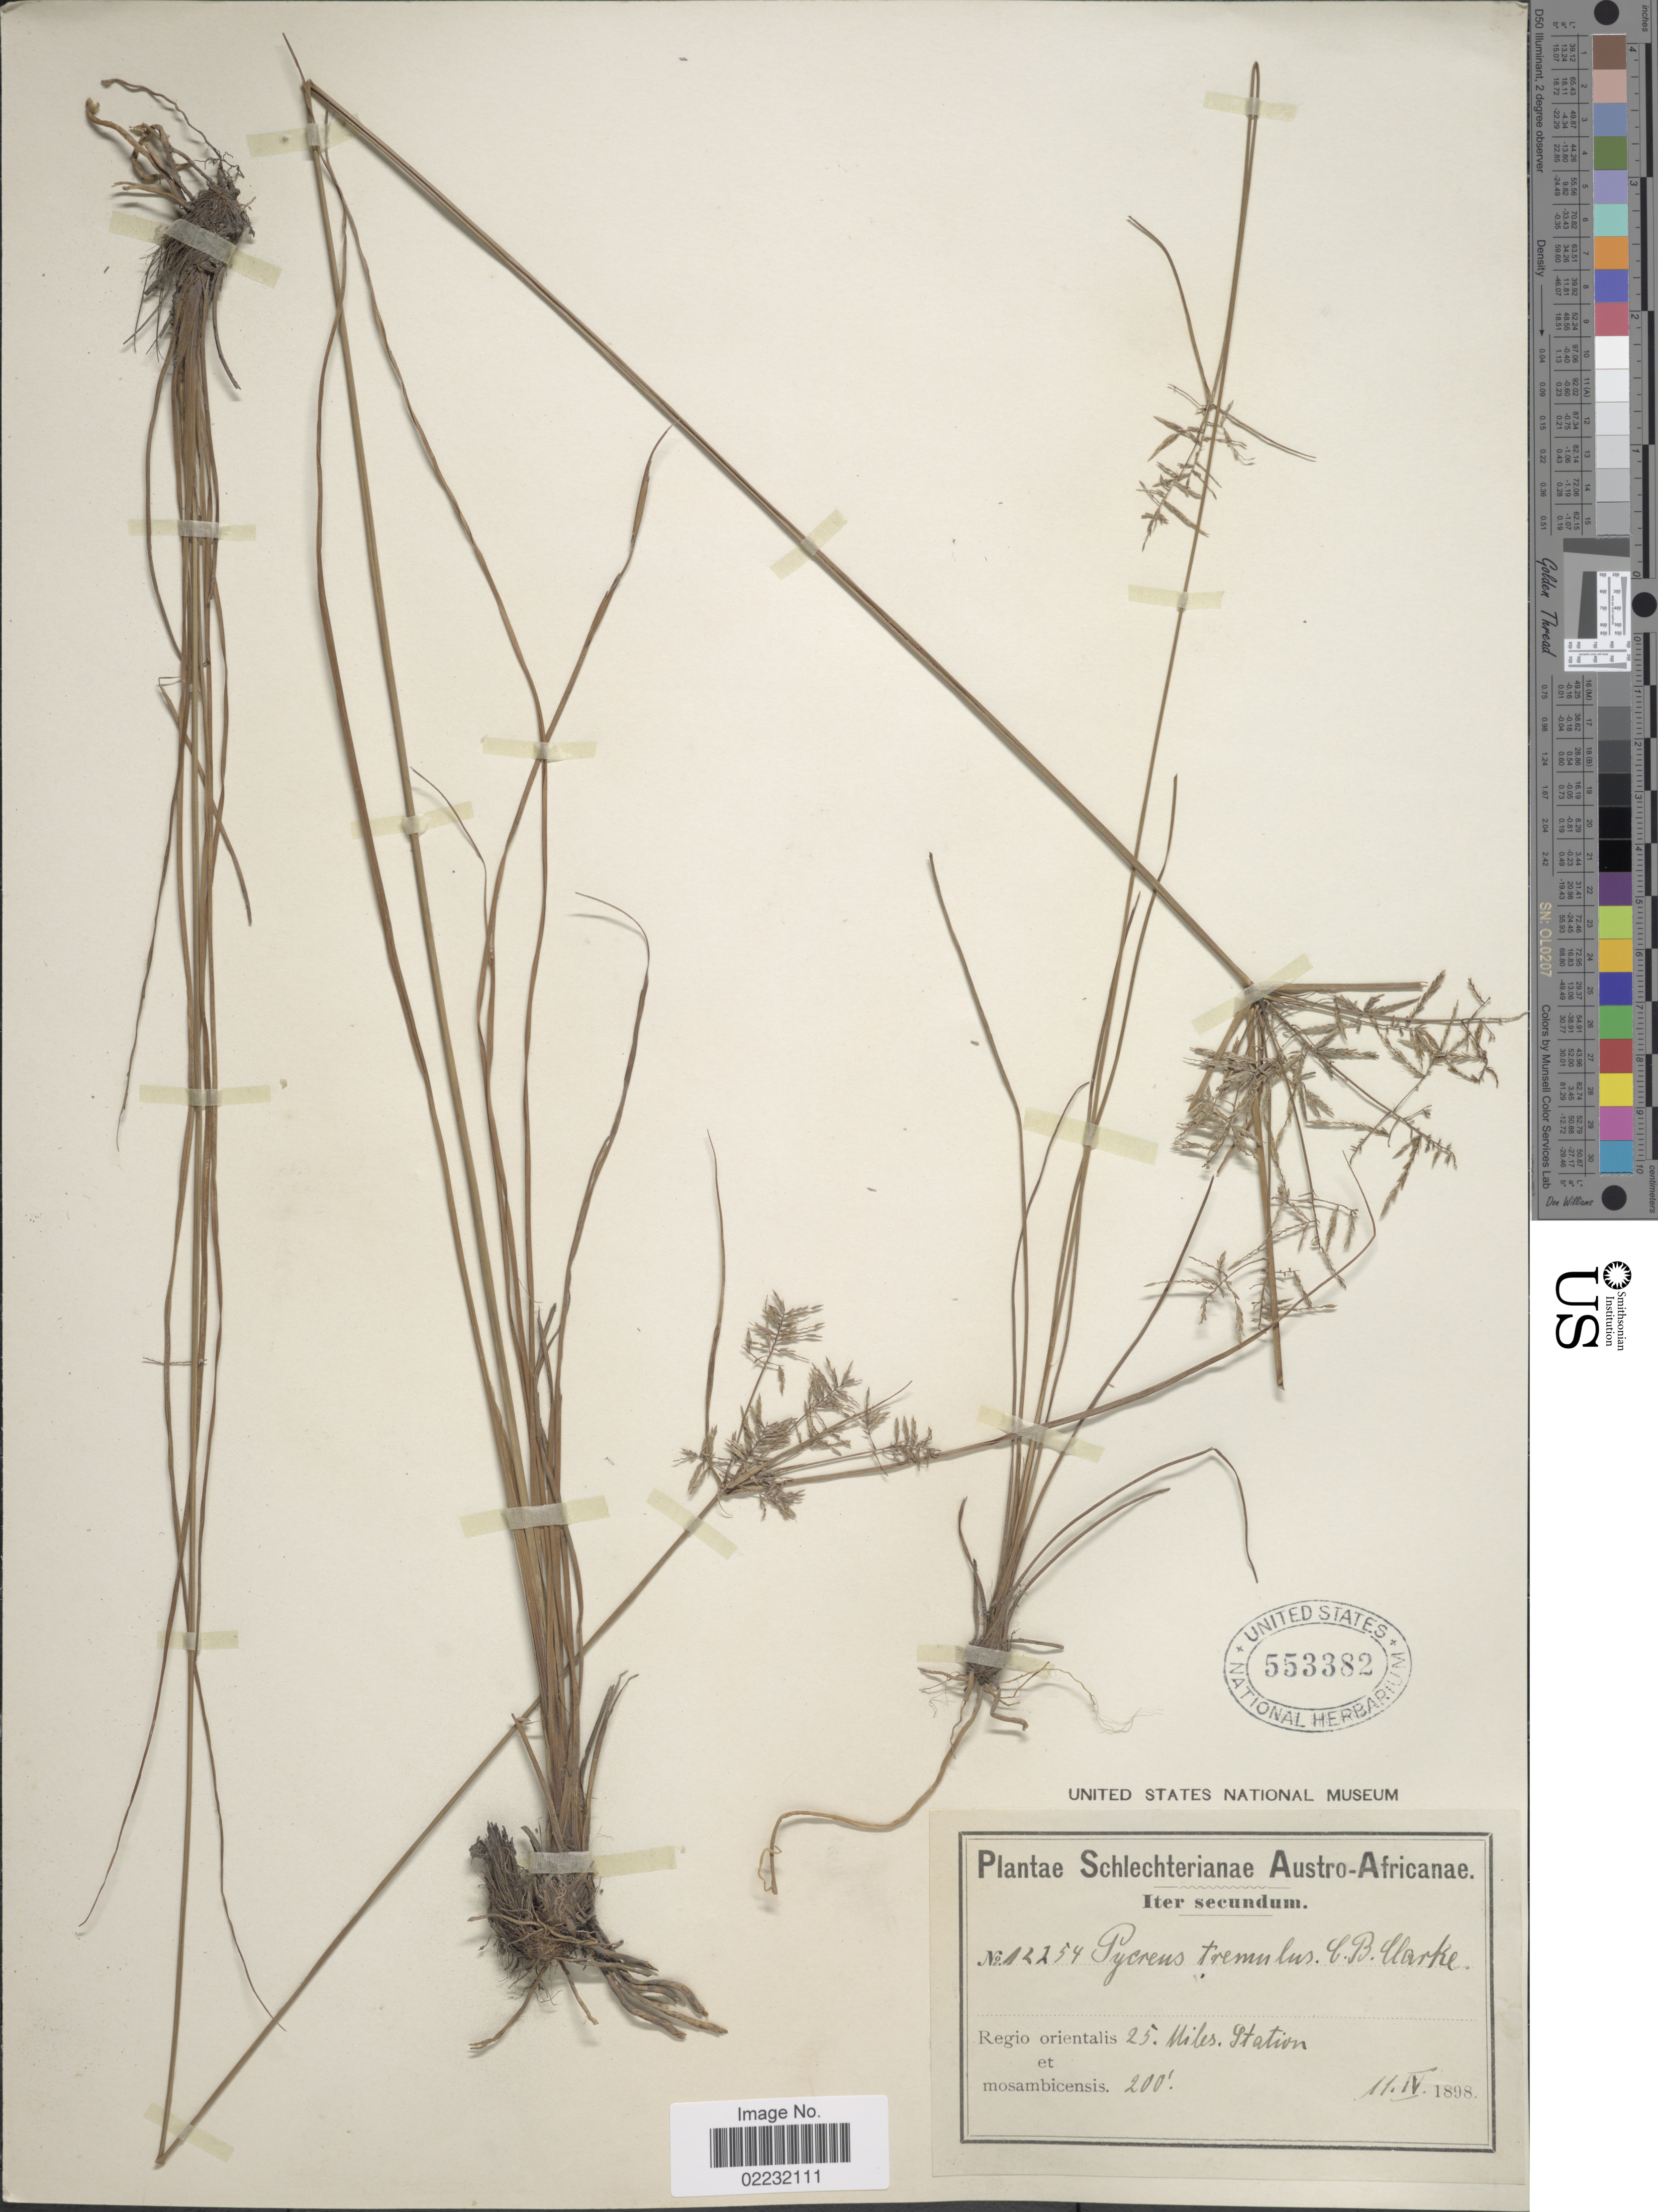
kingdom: Plantae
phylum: Tracheophyta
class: Liliopsida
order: Poales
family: Cyperaceae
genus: Cyperus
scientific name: Cyperus atribulbus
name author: Kük.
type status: Isosyntype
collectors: Schlechter, --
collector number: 12254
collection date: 1898-04-11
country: Mozambique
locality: Austro-Africanae, Regio orientalis et mosambicensis, 25 miles station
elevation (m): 61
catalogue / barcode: US 553382